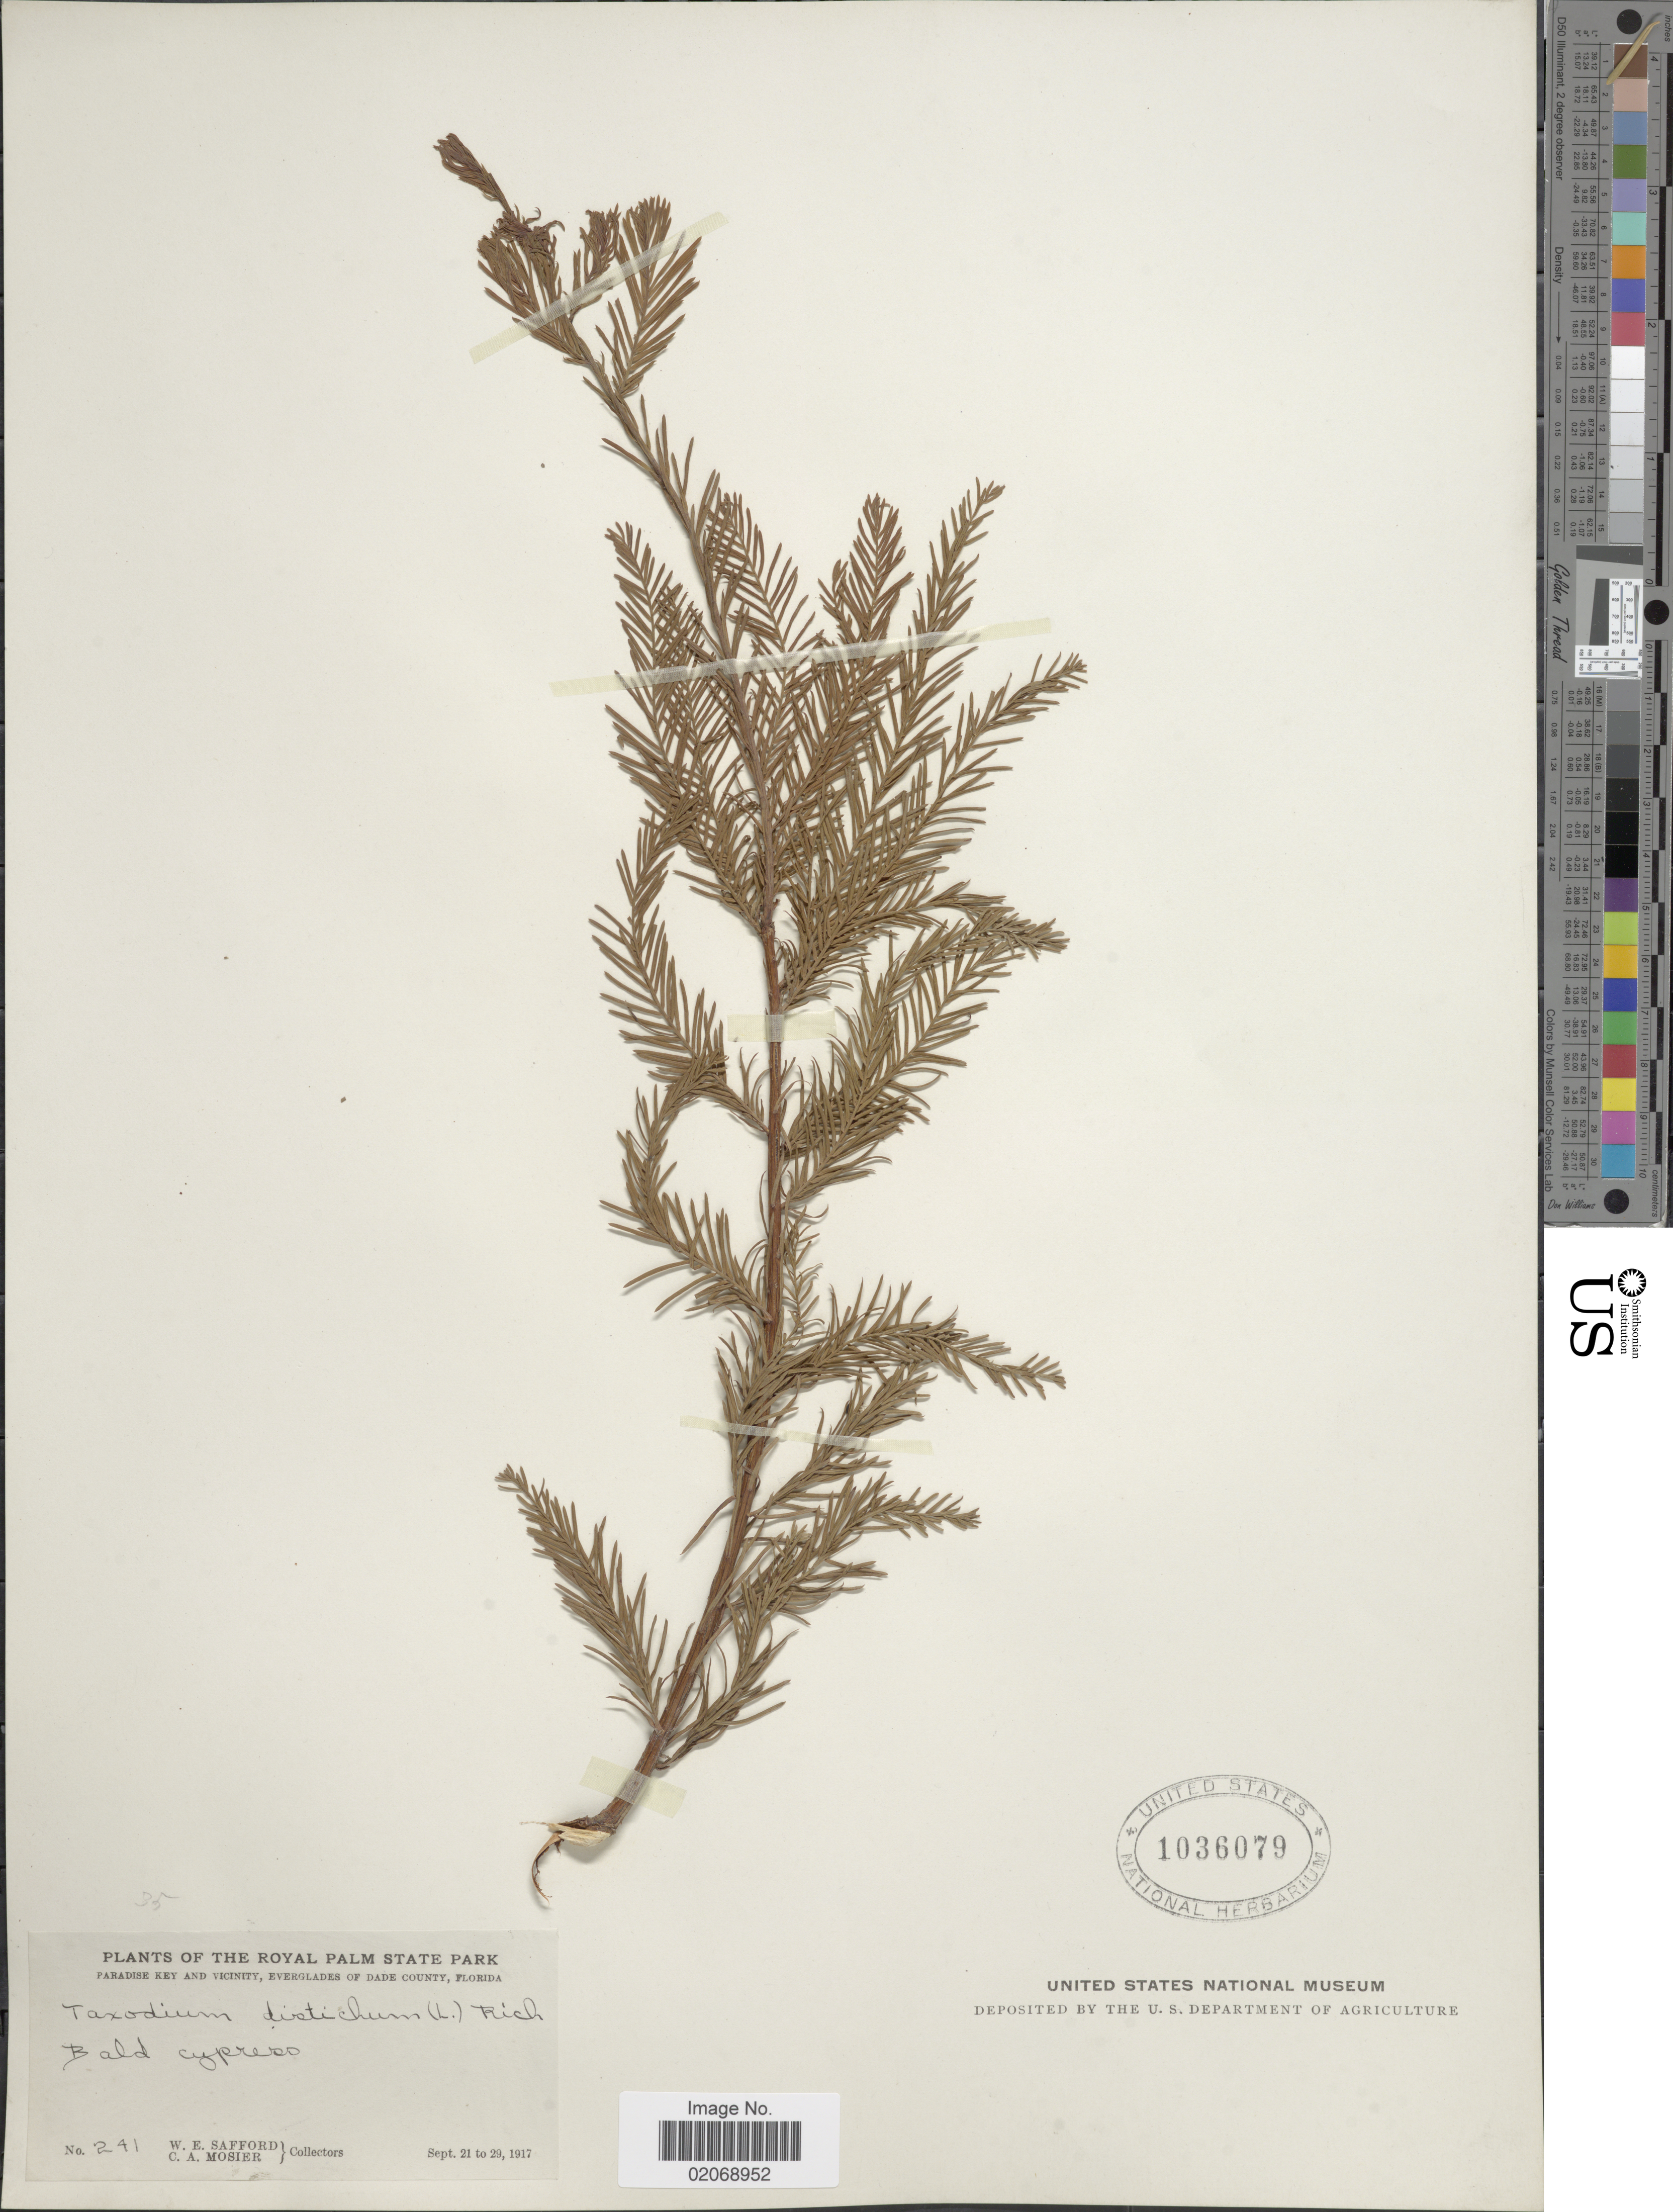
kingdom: Plantae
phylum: Tracheophyta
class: Pinopsida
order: Pinales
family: Cupressaceae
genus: Taxodium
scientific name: Taxodium distichum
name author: (L.) Rich.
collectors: W. E. Safford & C. A. Mosier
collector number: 241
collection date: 1917-09-21/1917-09-29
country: United States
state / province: Florida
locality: Royal Palm State Park, Paradise Key and vicinity, Everglades of Dade County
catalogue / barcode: US 1036079